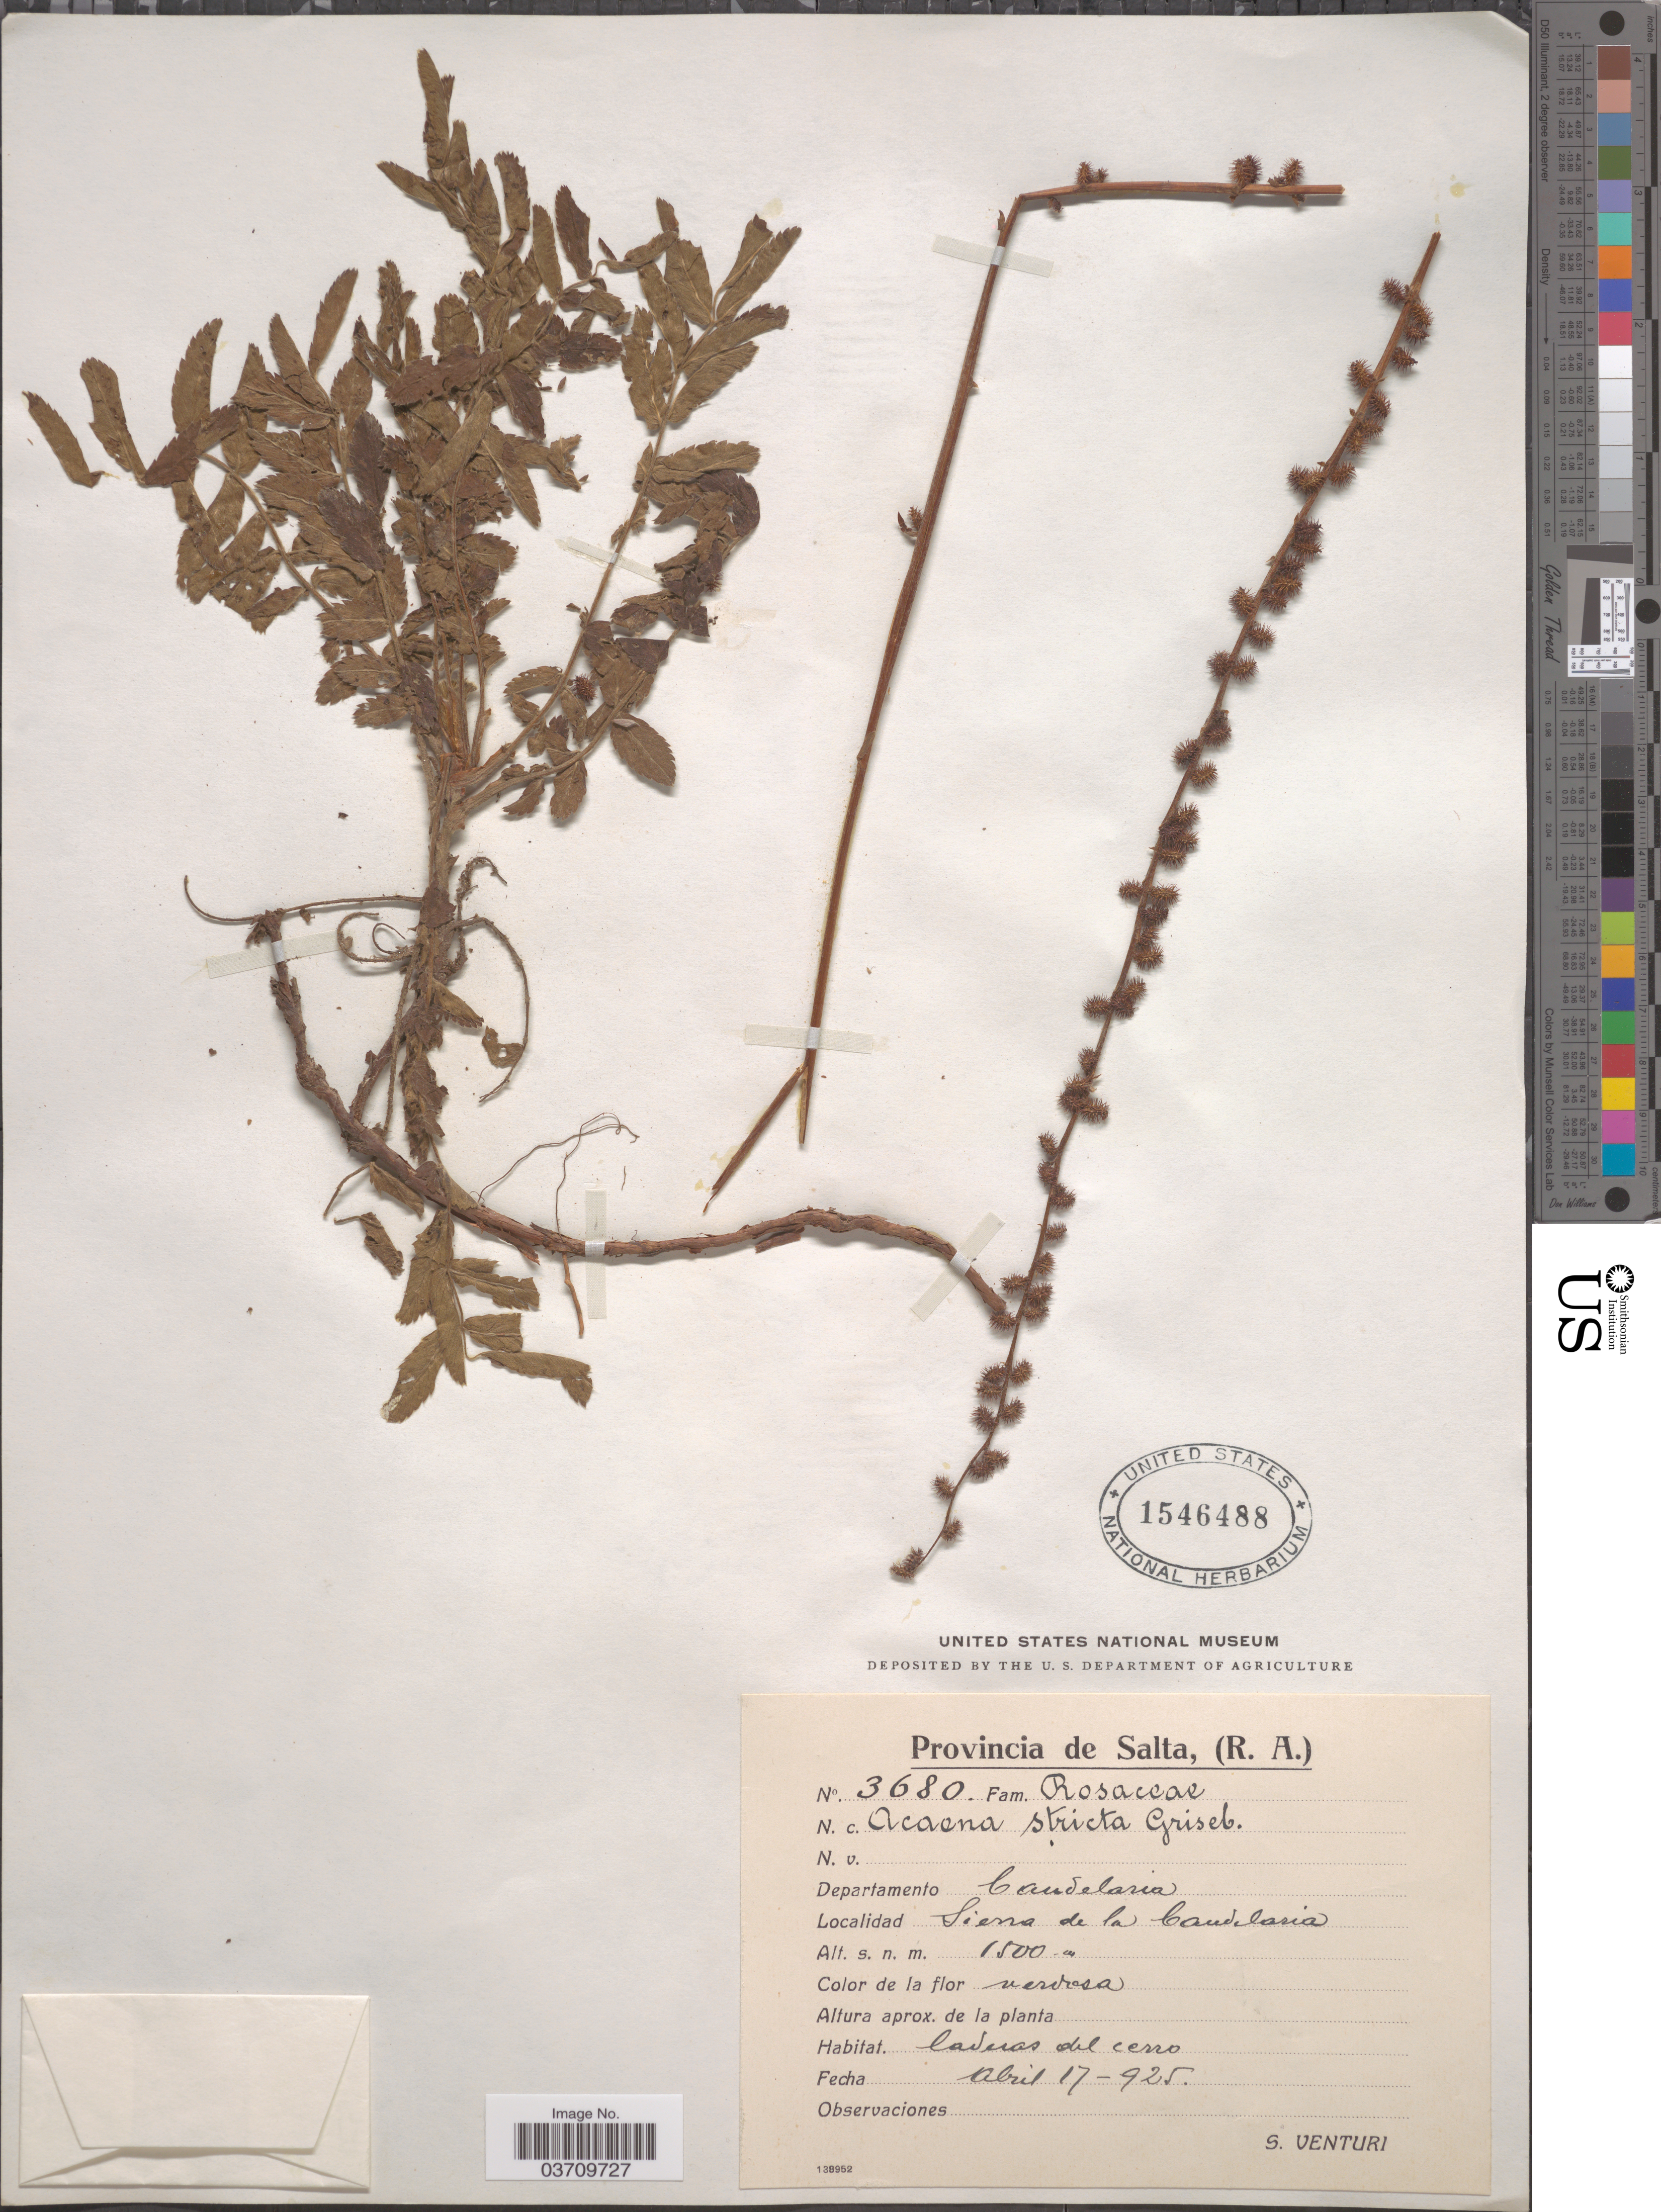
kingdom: Plantae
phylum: Tracheophyta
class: Magnoliopsida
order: Rosales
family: Rosaceae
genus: Acaena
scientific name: Acaena stricta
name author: Griseb.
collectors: S. Venturi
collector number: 3680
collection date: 1925-04-17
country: Argentina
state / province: Salta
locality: Departamento Candelaria. Sierra de la Candelaria.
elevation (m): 1500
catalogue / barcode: US 1546488